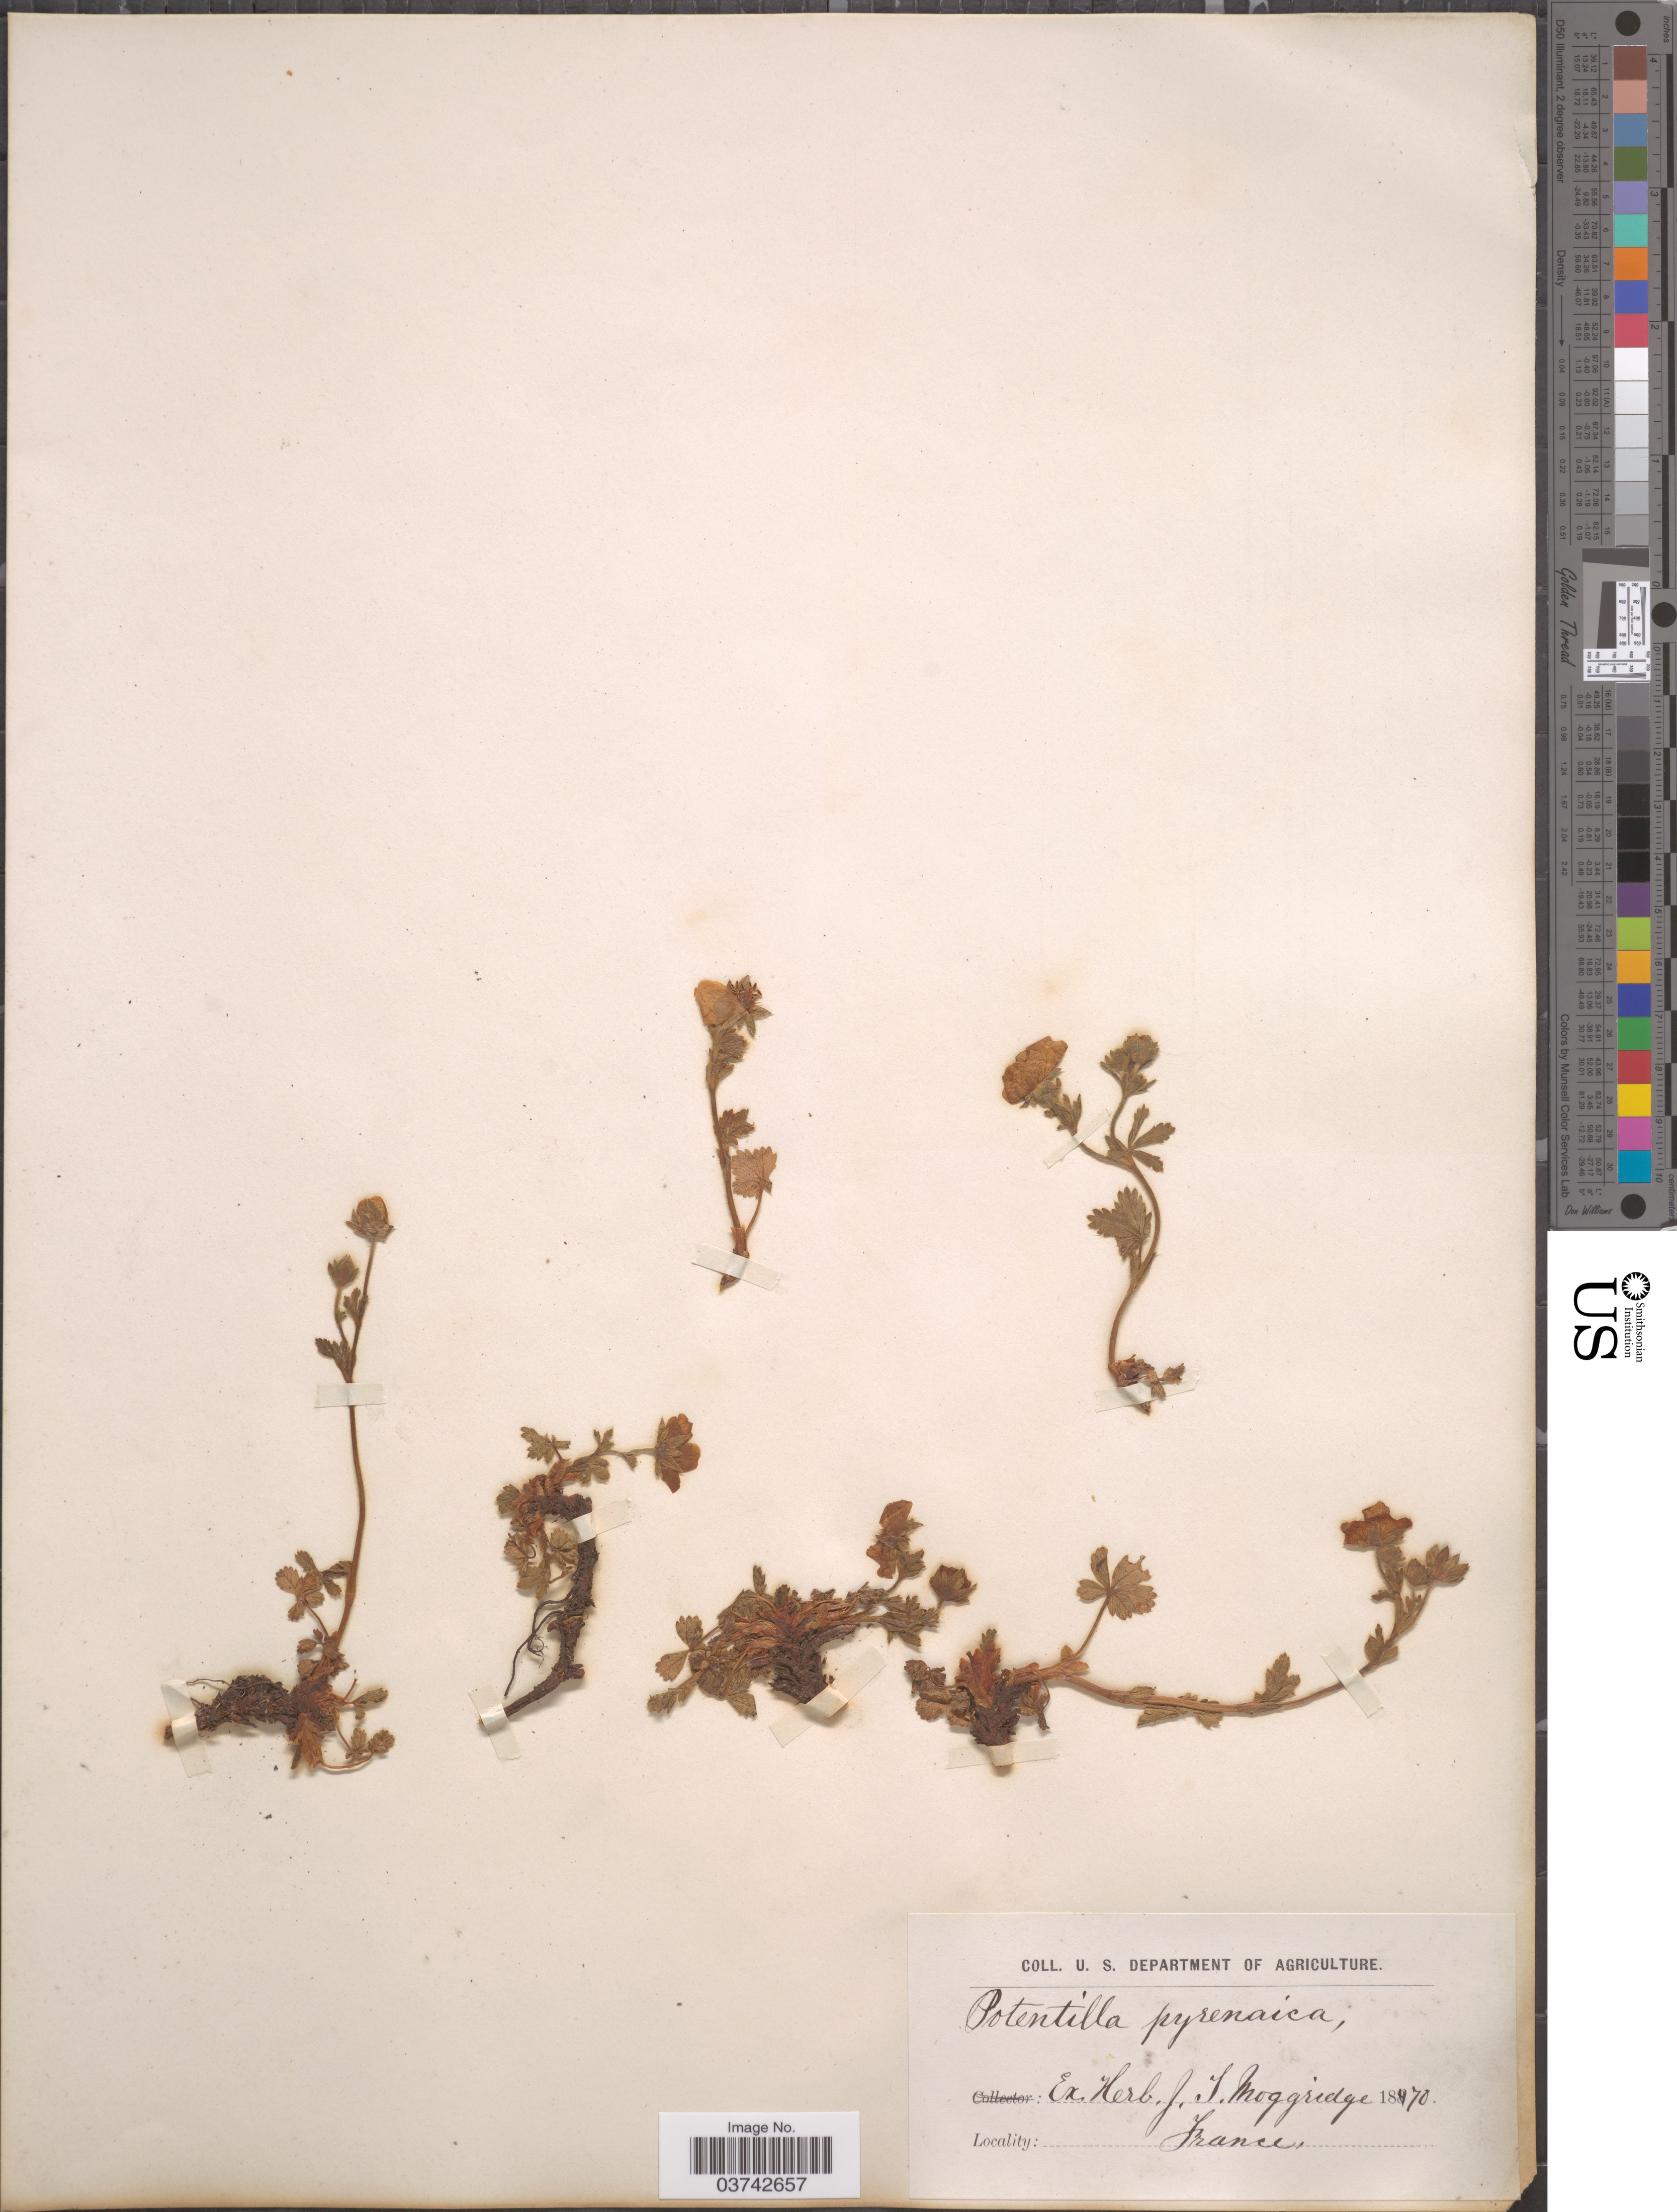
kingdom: Plantae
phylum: Tracheophyta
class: Magnoliopsida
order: Rosales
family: Rosaceae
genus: Potentilla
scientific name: Potentilla pyrenaica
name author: Ramond ex DC.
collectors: ex herb. J.T. Moggridge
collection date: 1870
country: France